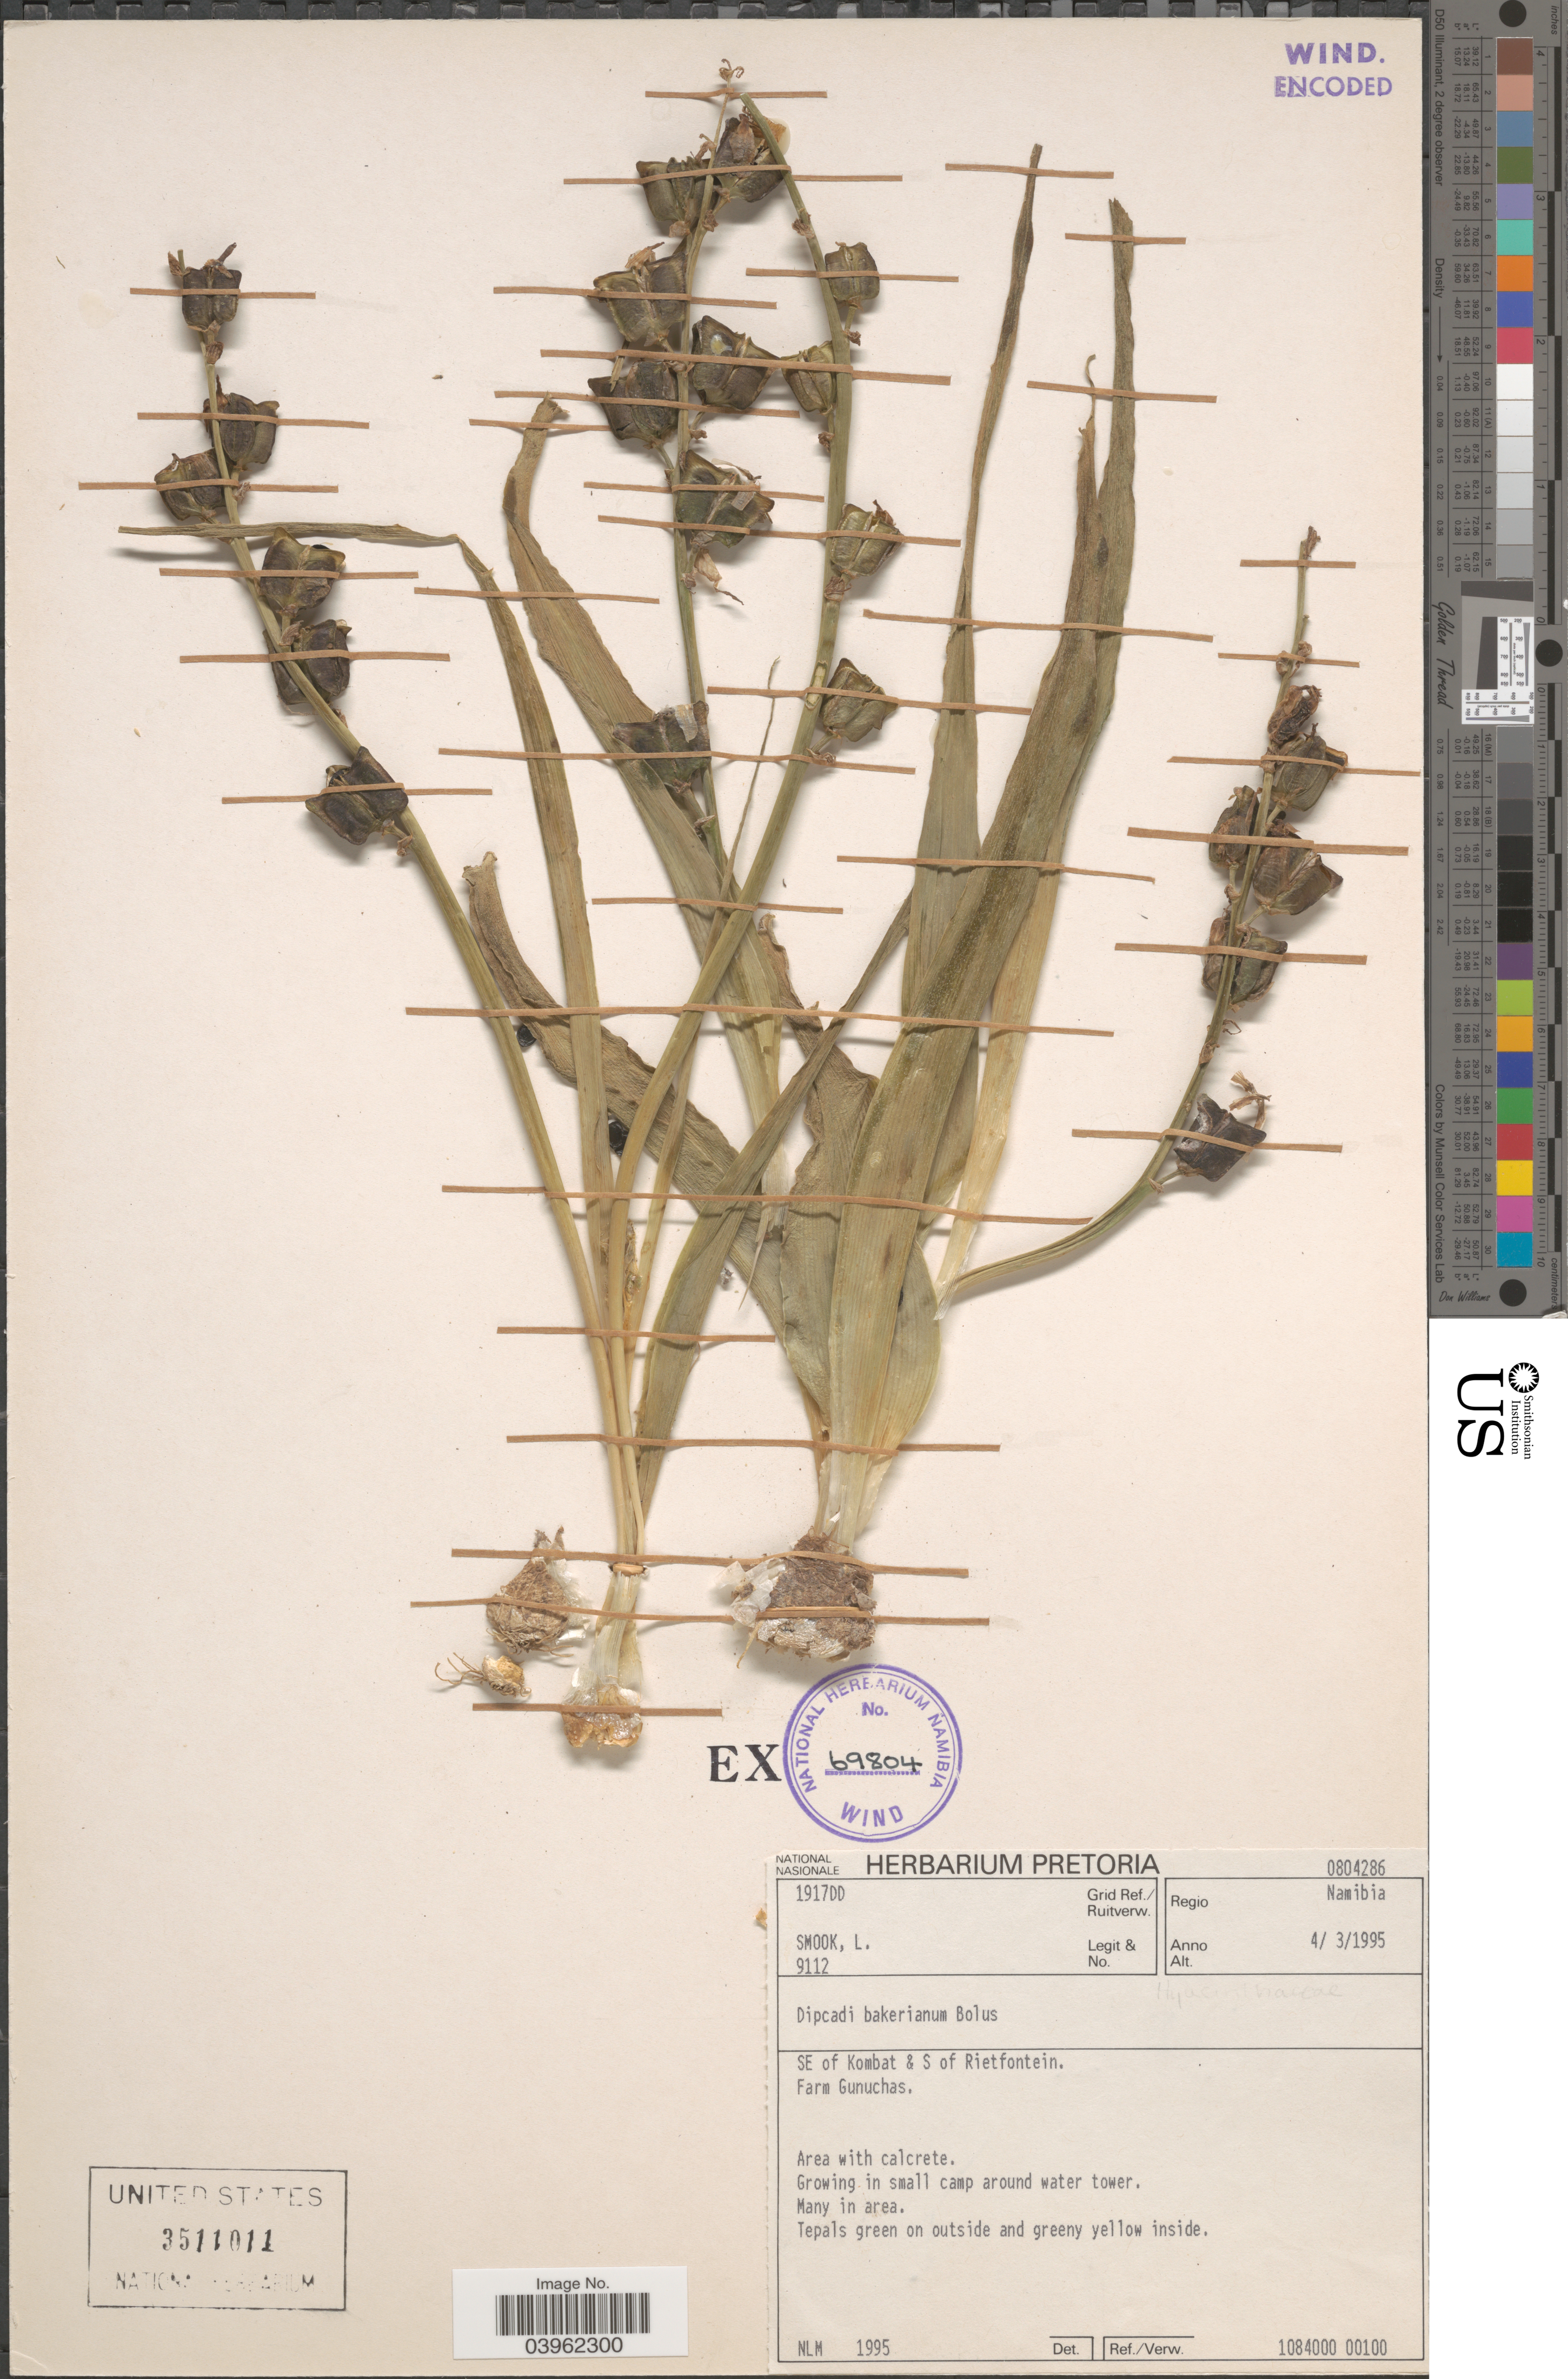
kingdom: Plantae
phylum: Tracheophyta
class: Liliopsida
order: Asparagales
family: Asparagaceae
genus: Dipcadi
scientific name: Dipcadi bakerianum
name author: Bolus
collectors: L. Smook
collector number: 9112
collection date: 1995-03-04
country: Namibia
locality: Grid Ref./Ruitverw. 1917DD. Regio Namibia. SE of Kombat & S of Rietfontein. Farm Gunuchas.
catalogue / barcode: US 3511011